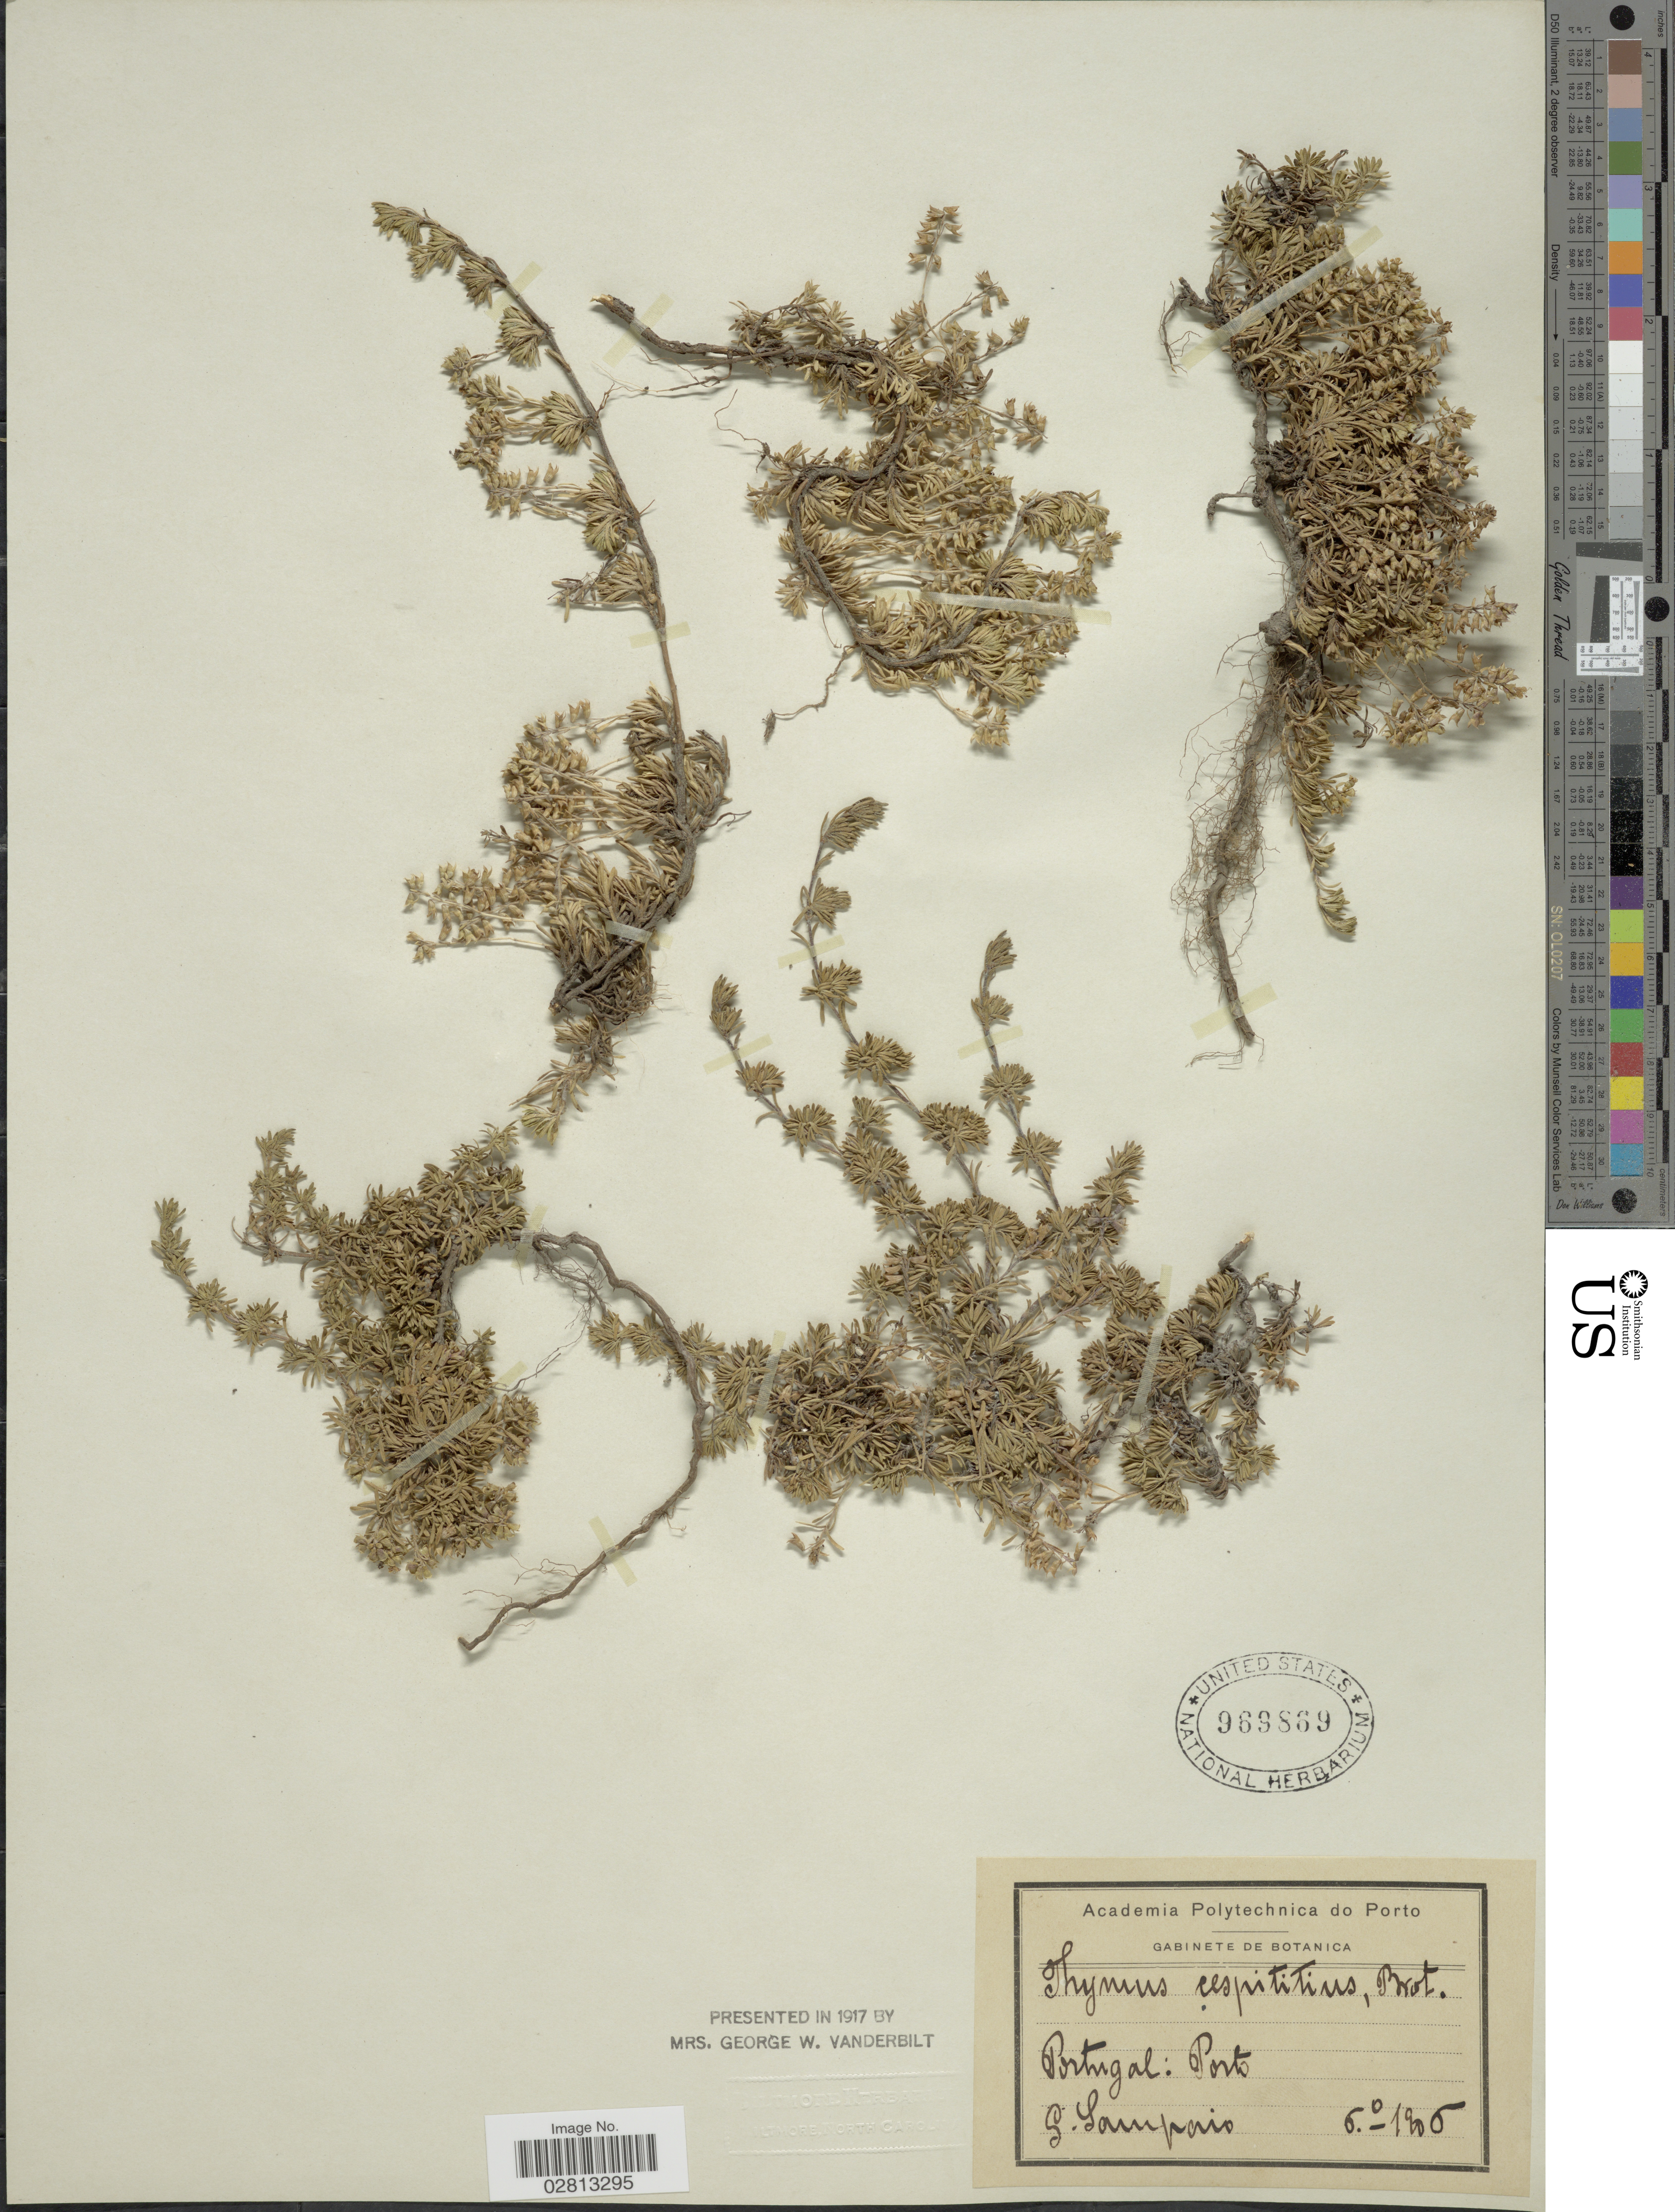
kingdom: Plantae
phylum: Tracheophyta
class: Magnoliopsida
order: Lamiales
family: Lamiaceae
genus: Thymus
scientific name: Thymus caespititius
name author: Brot.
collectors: G. A. Sampaio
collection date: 1905-05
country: Portugal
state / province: Porto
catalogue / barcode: US 969869